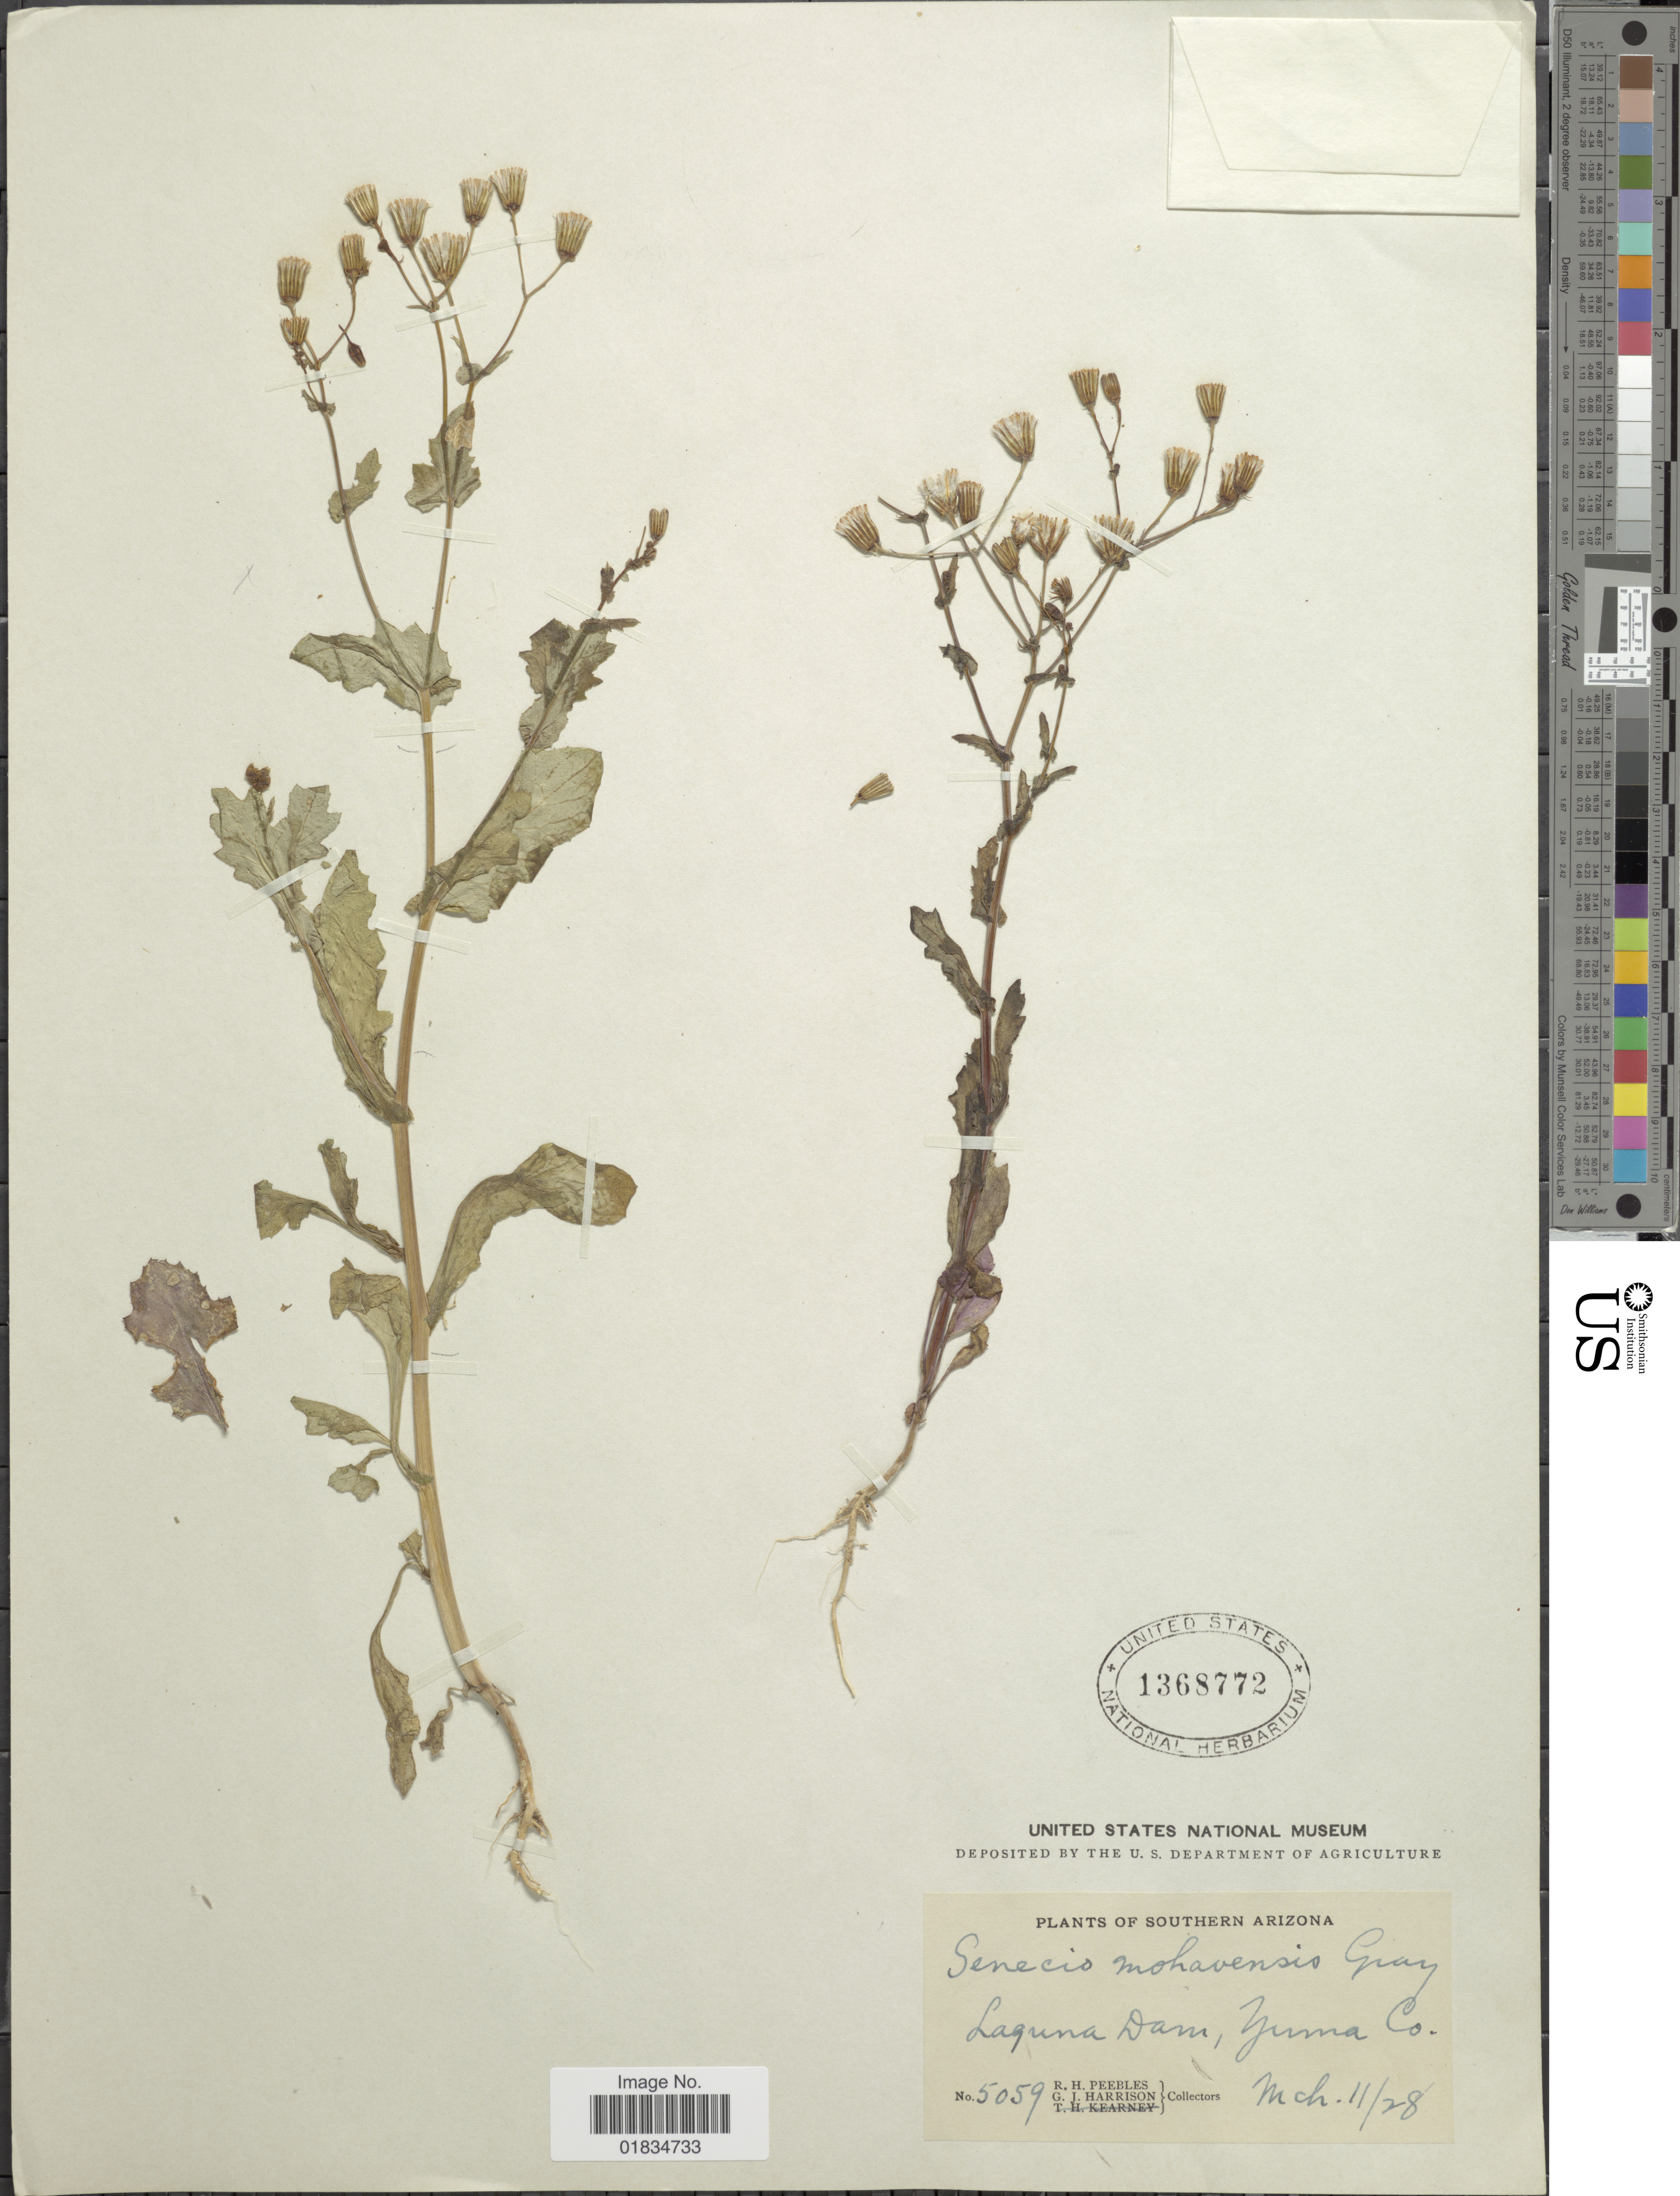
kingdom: Plantae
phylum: Tracheophyta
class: Magnoliopsida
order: Asterales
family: Asteraceae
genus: Senecio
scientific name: Senecio mohavensis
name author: A. Gray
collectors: R. H. Peebles & G. J. Harrison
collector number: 5059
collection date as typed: Transcribed d/m/y: 11/3/28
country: United States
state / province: California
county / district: Orange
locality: Southern California. Laguna Dam, Yuma Co.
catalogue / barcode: US 1368772